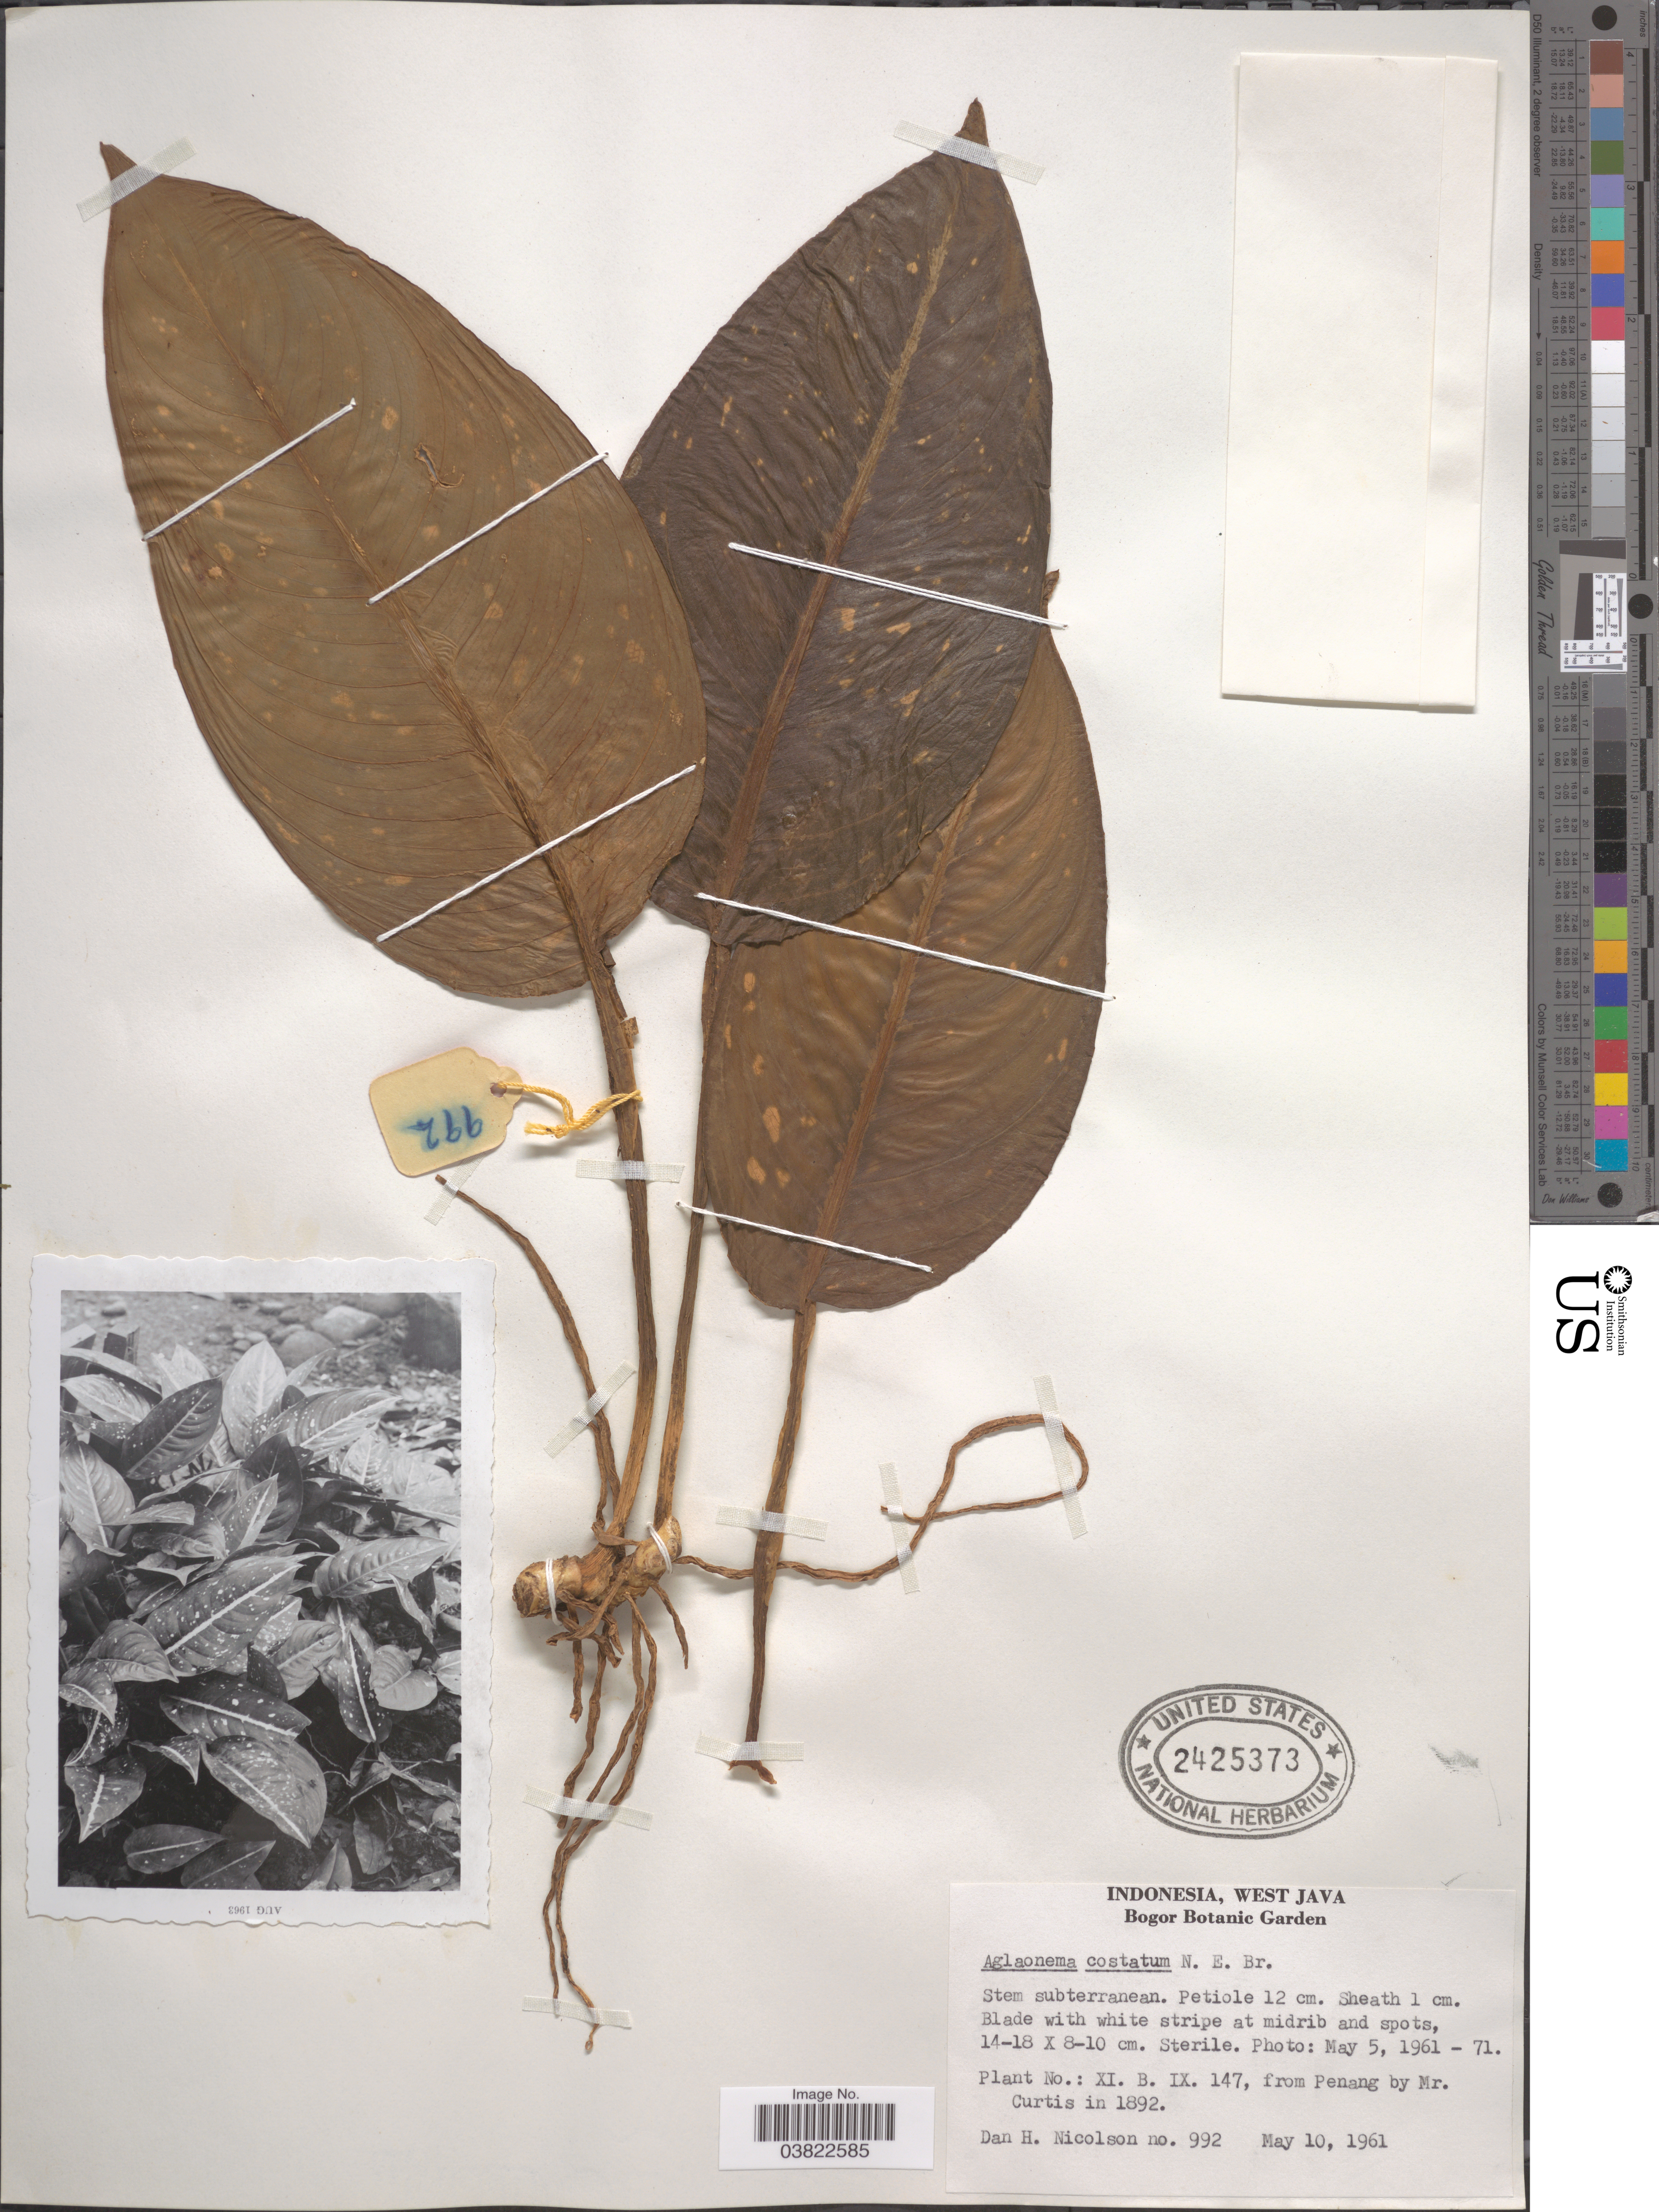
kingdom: Plantae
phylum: Tracheophyta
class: Liliopsida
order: Alismatales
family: Araceae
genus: Aglaonema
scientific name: Aglaonema costatum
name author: N.E. Br.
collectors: D. H. Nicolson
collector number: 992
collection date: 1961-05-10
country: Indonesia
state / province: Java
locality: West Java. Bogor Botanic Garden.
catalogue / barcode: US 2425373